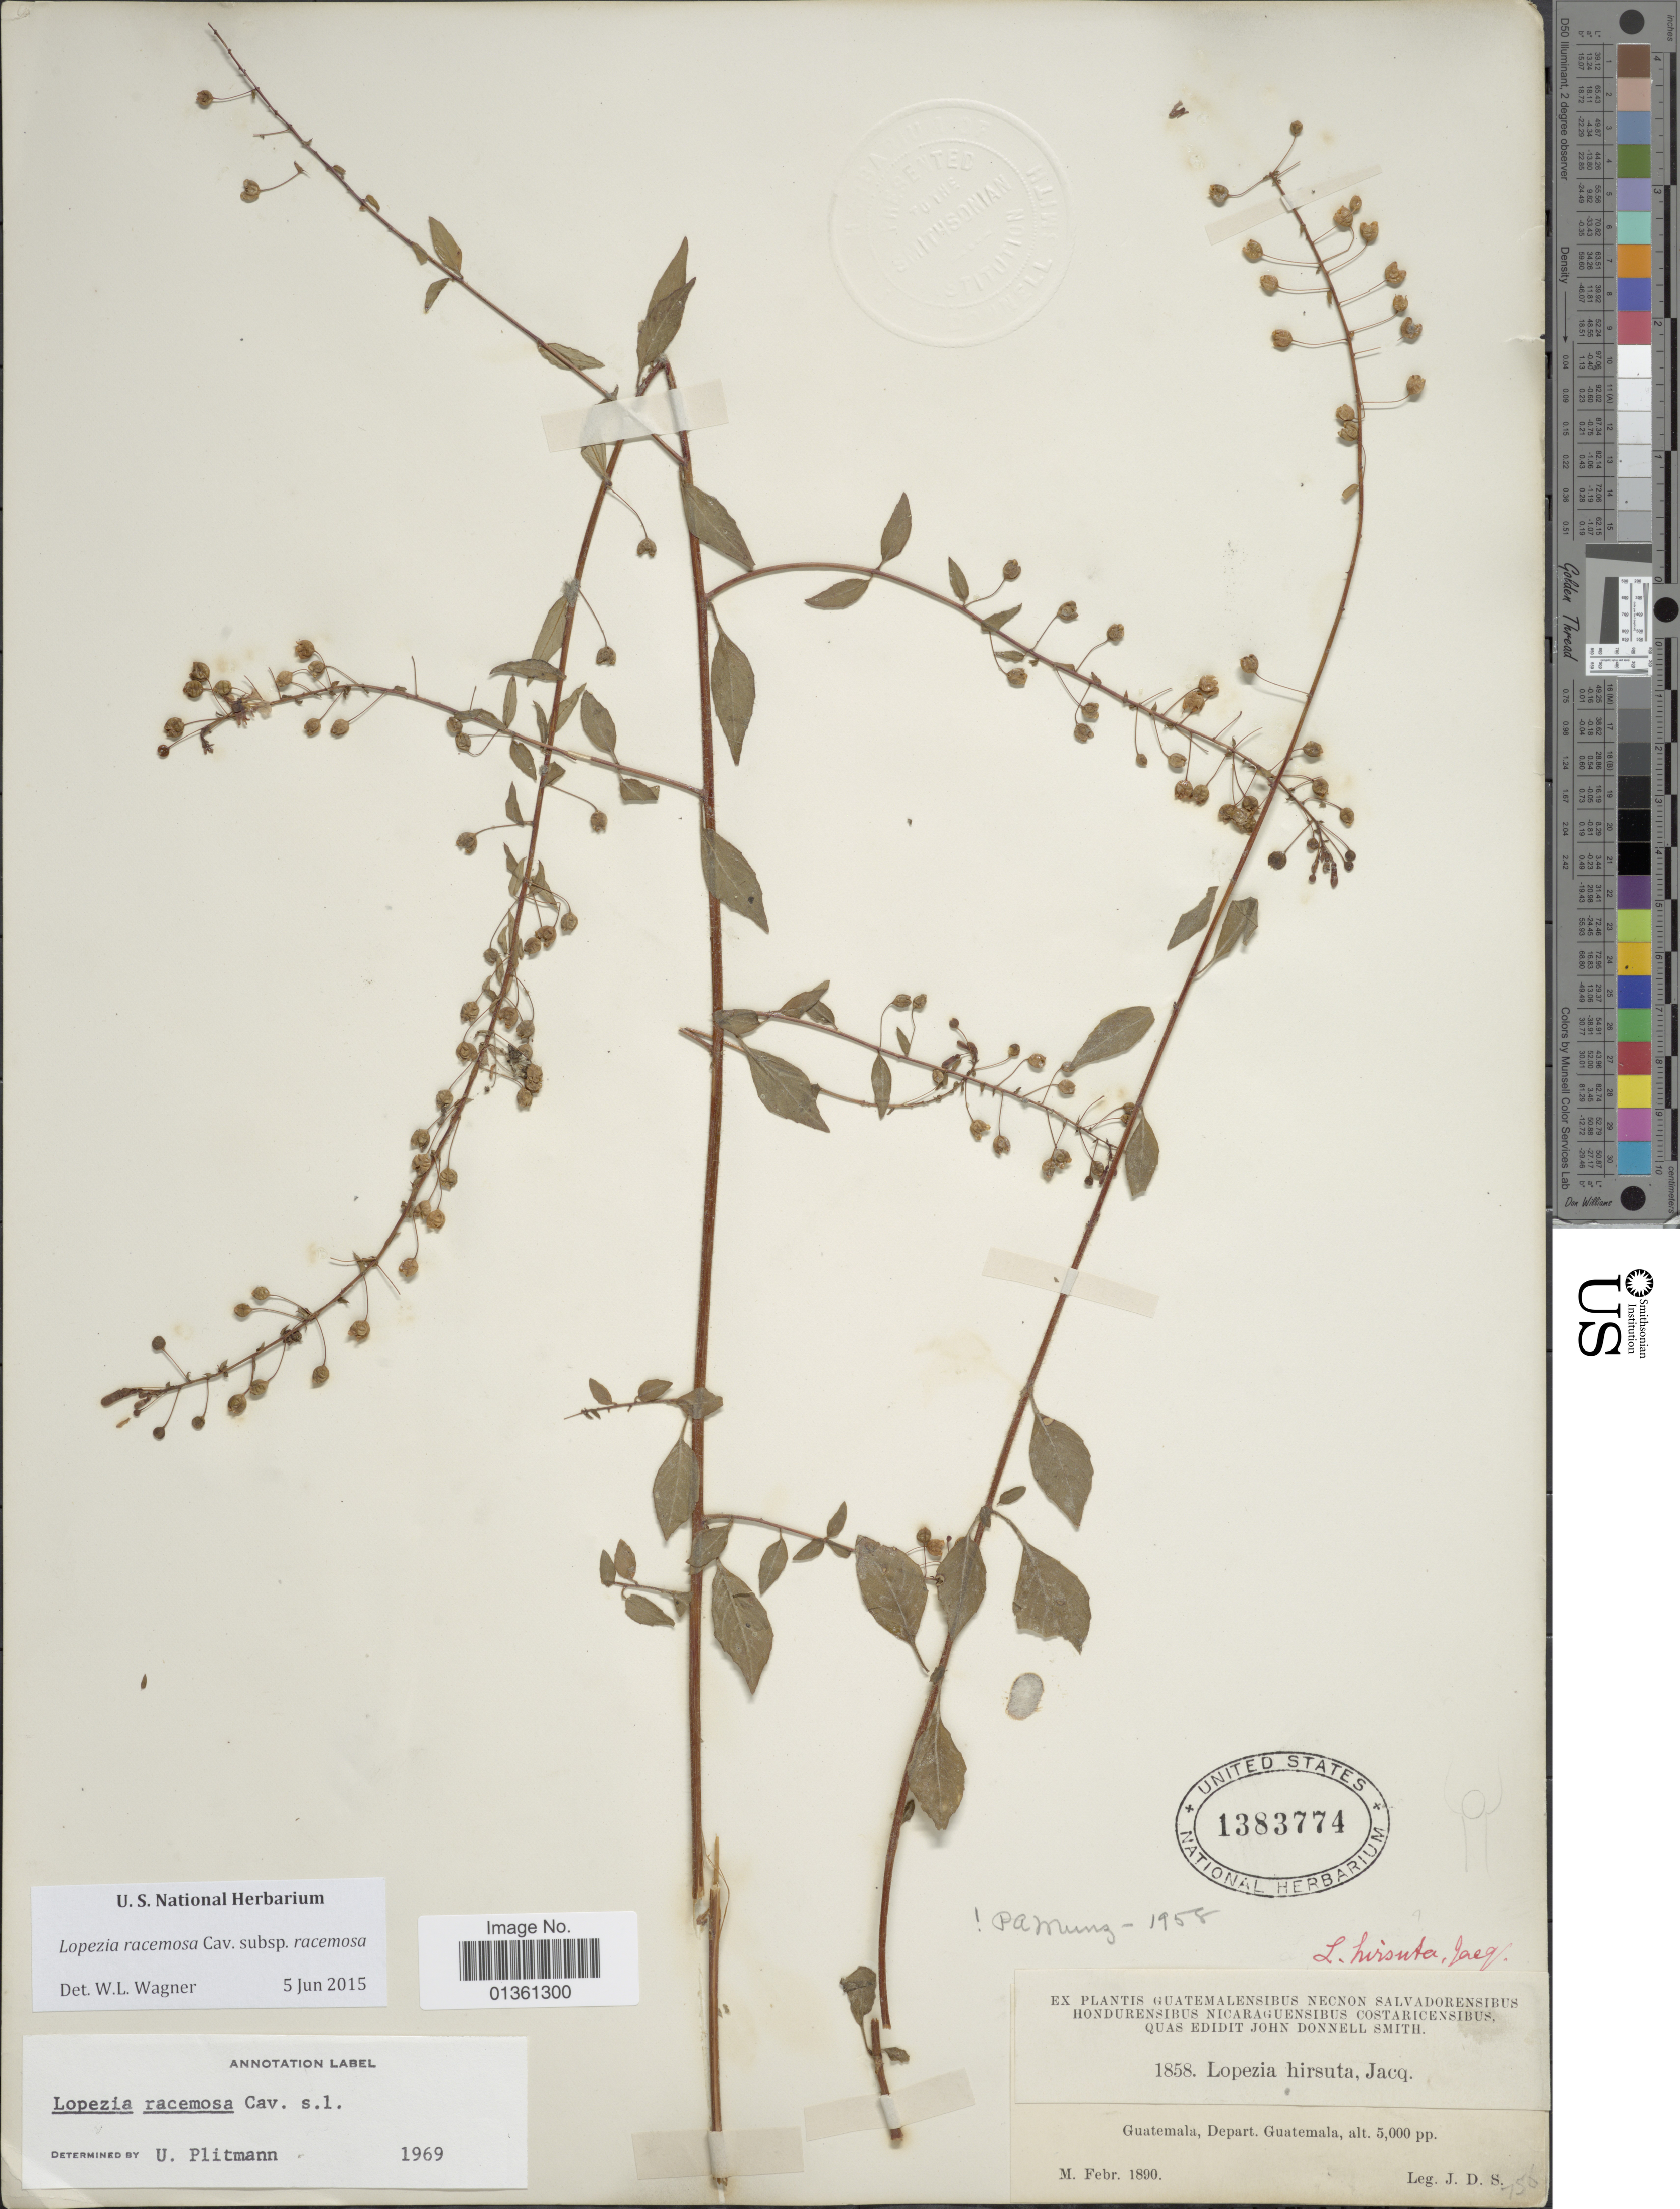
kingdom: Plantae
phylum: Tracheophyta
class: Magnoliopsida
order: Myrtales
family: Onagraceae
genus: Lopezia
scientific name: Lopezia racemosa subsp. racemosa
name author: Cav.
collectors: J. Donnell Smith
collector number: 1858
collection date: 1890-02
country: Guatemala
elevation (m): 1524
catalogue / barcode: US 1383774